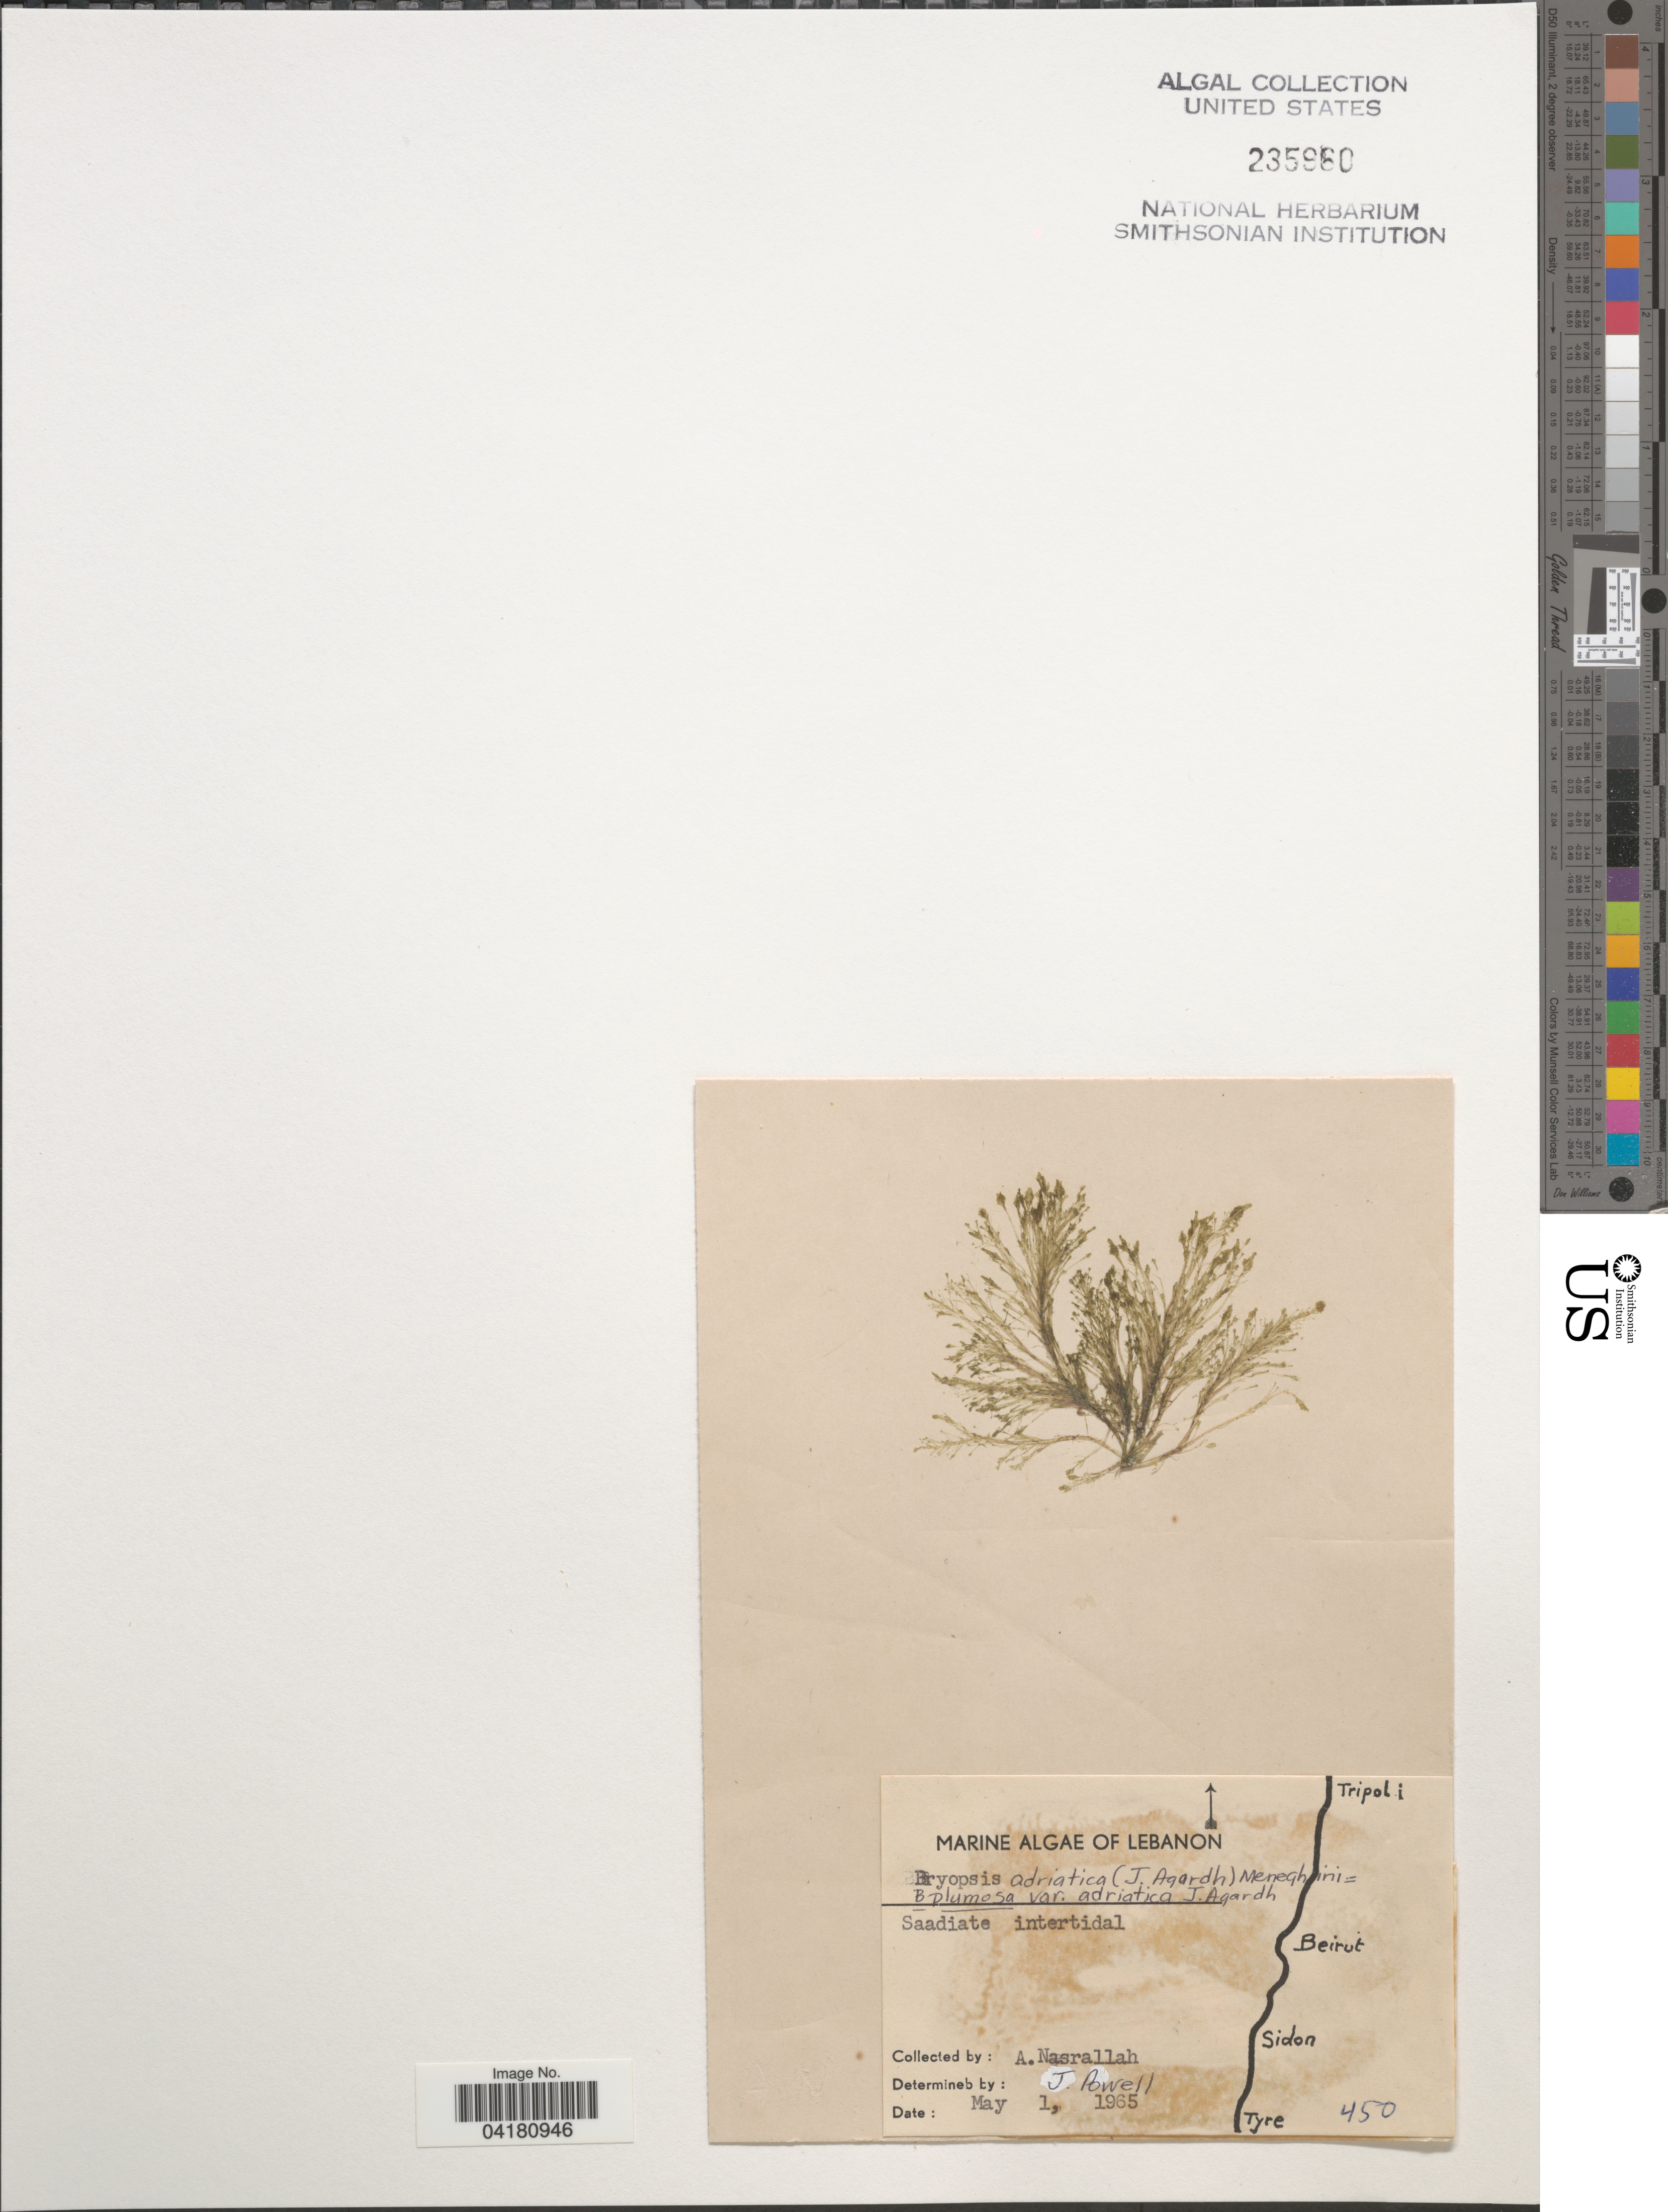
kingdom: Plantae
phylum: Chlorophyta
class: Ulvophyceae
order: Bryopsidales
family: Bryopsidaceae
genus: Bryopsis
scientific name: Bryopsis plumosa var. adriatica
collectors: A. Nasrallah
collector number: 450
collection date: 1965-05-01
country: Lebanon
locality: Saadiate intertidal.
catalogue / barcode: US 235960